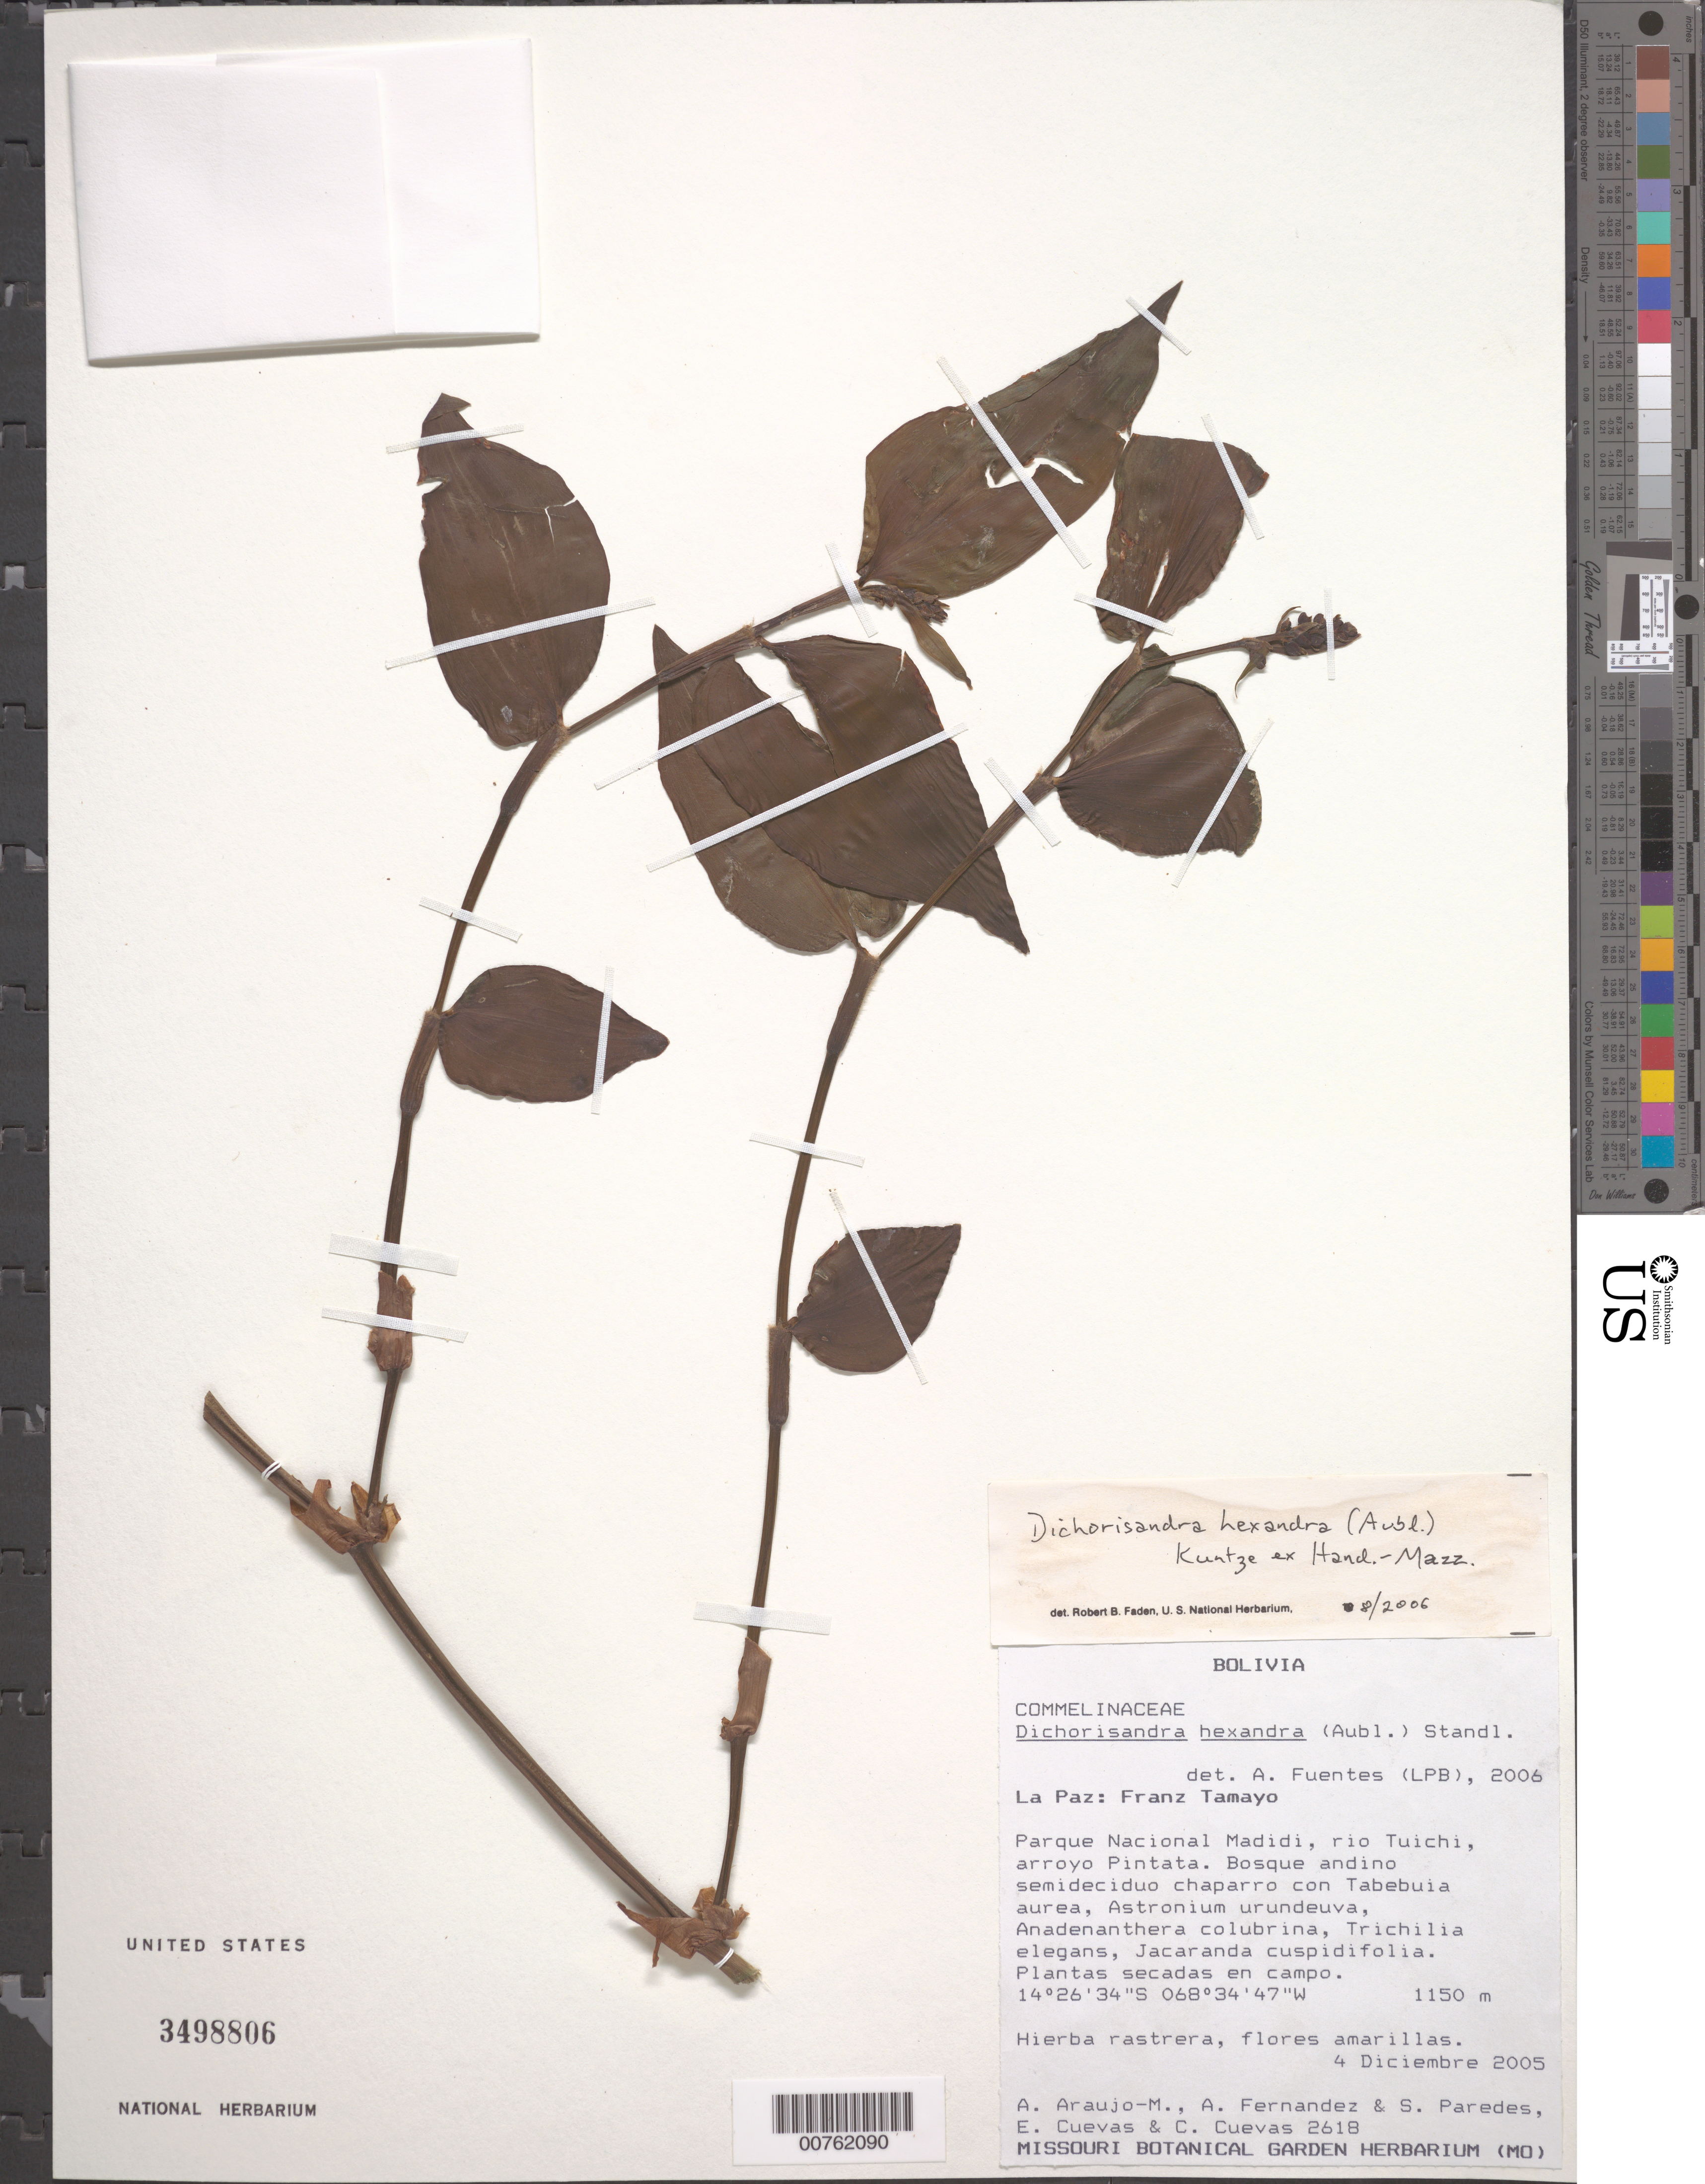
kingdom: Plantae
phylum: Tracheophyta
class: Liliopsida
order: Commelinales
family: Commelinaceae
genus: Dichorisandra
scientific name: Dichorisandra hexandra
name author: (Aubl.) Standl.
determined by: Faden, Robert B., (US), Smithsonian Institution - National Museum of Natural History (UNITED STATES)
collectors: A. Araujo-M., A. Fernández, S. Paredes, E. Cuevas & C. Cuevas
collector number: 2618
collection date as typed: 04 Dec 2005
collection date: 2005-12-04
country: Bolivia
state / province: La Paz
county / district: Franz Tamayo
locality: Parque Nacional Madidi, Rio Tuichi, Arroyo Pintata.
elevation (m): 1150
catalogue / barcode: US 3498806